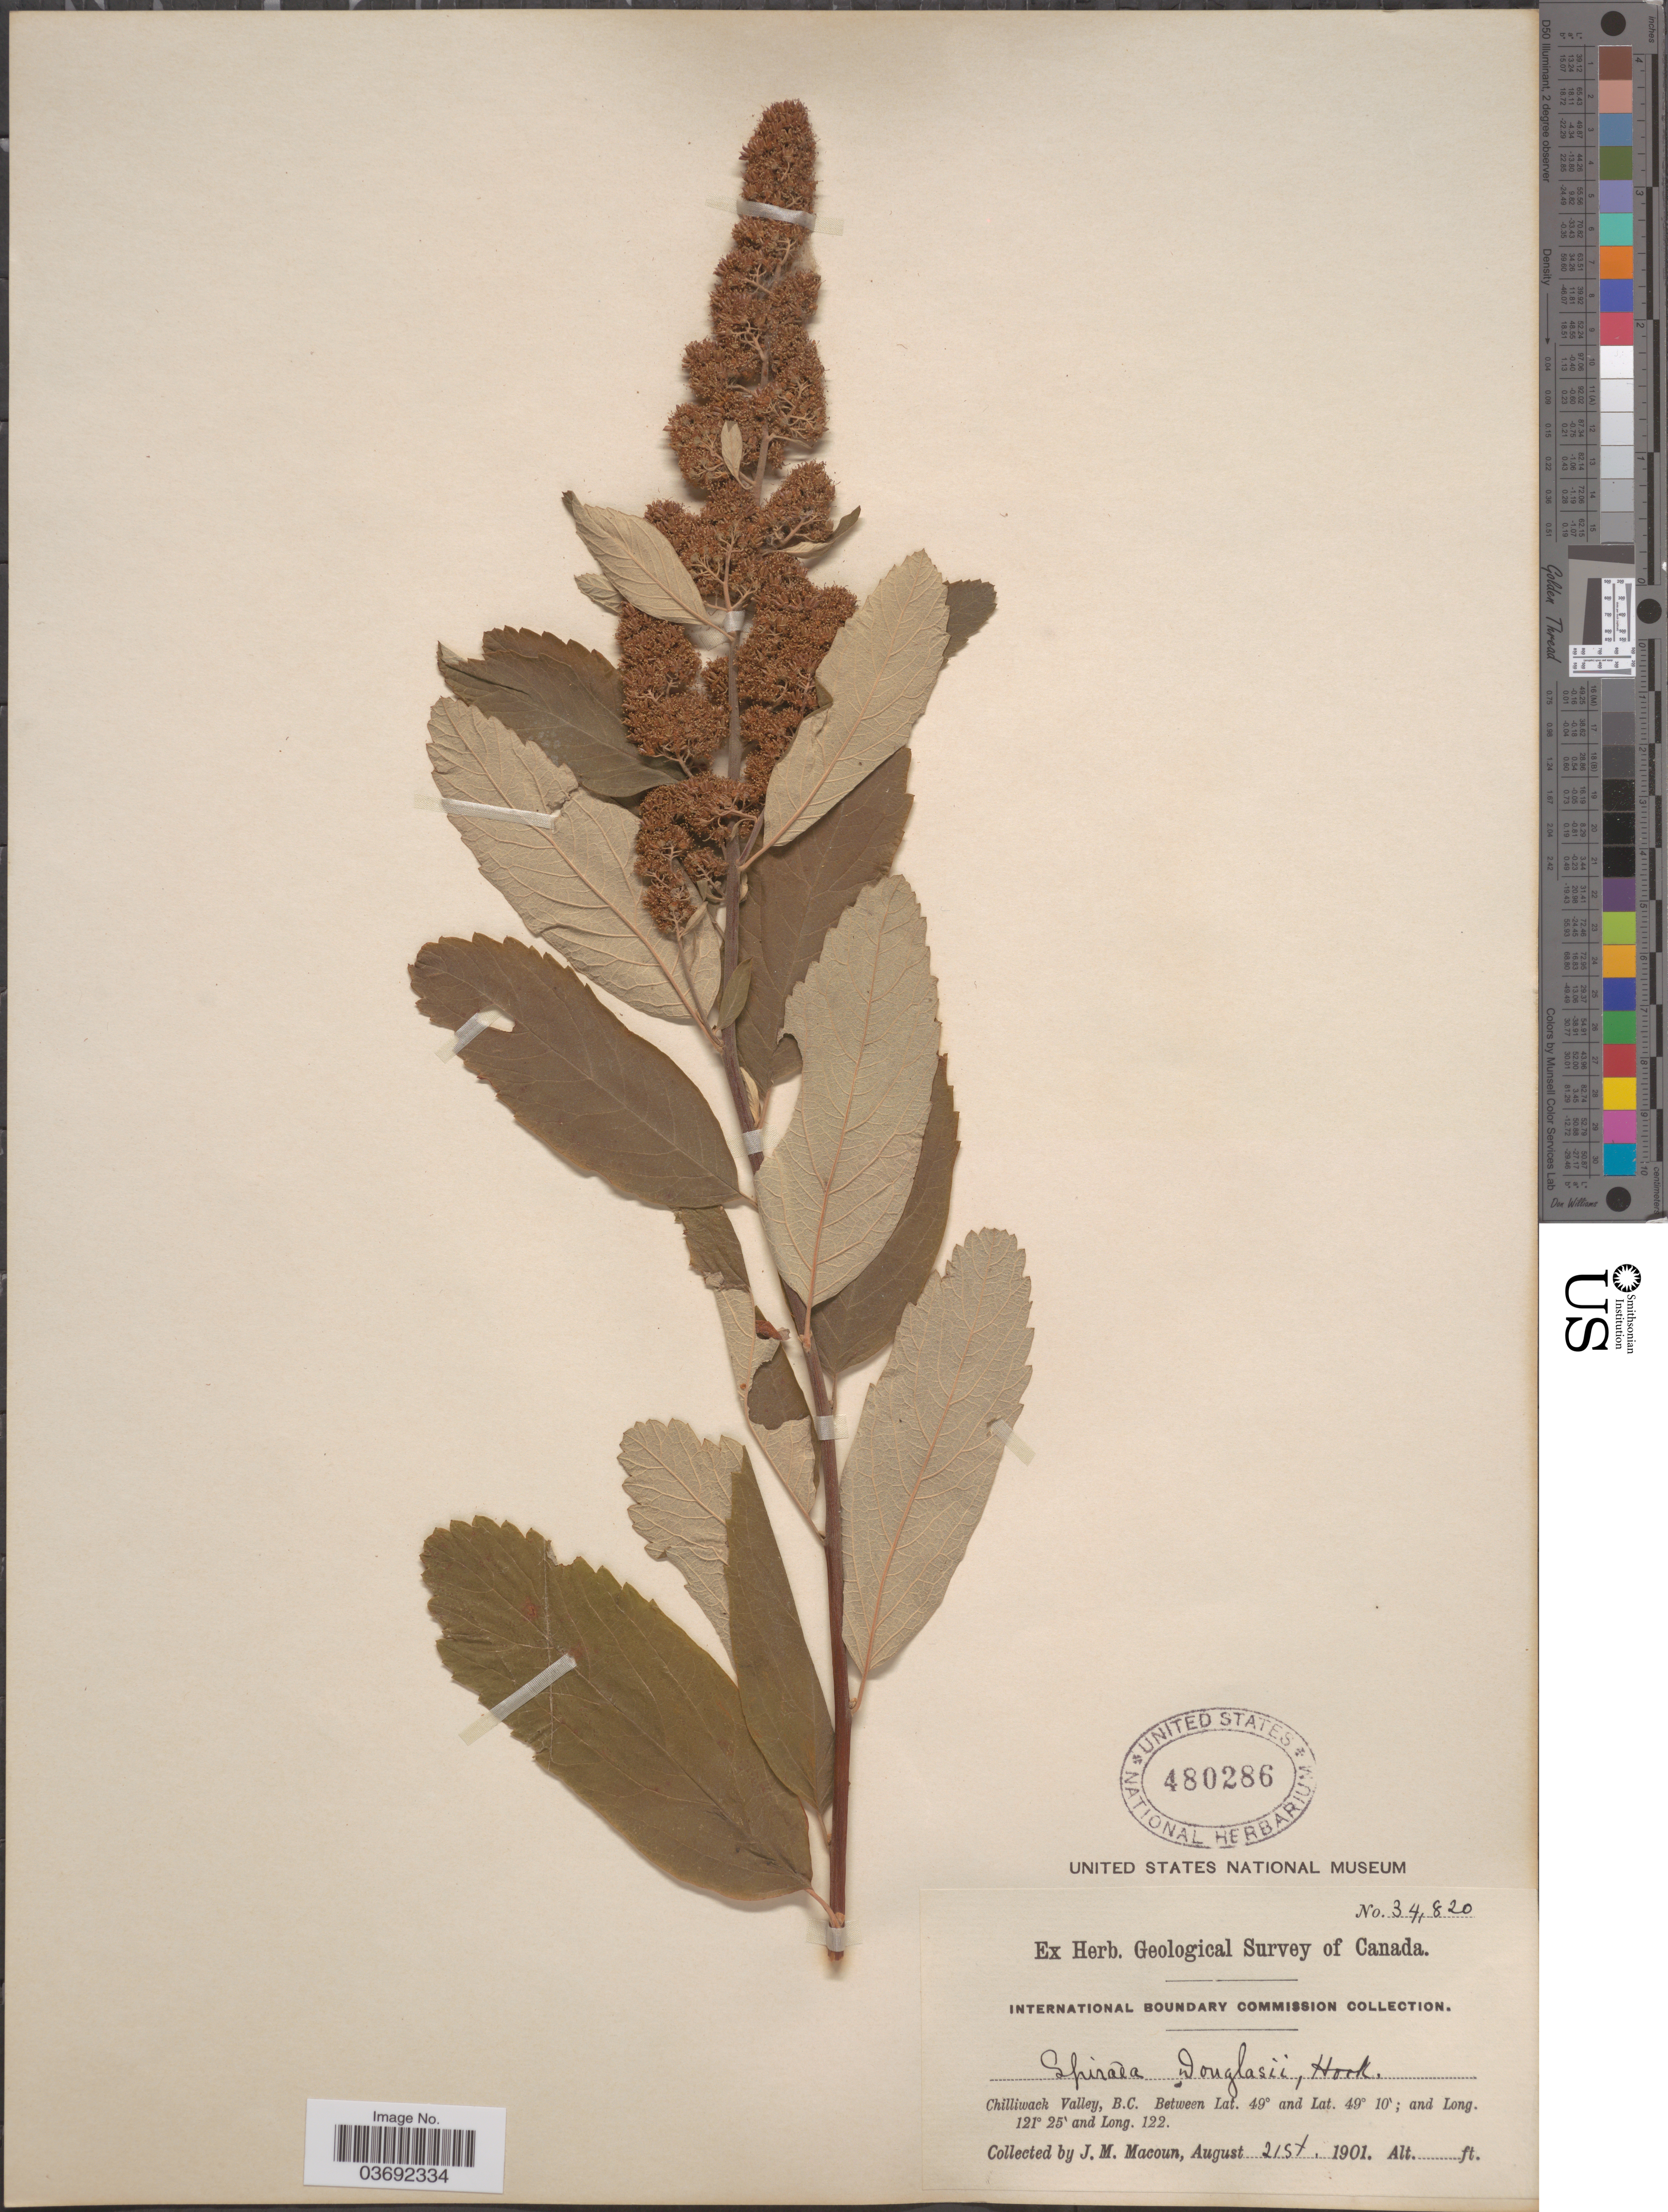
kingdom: Plantae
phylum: Tracheophyta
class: Magnoliopsida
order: Rosales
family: Rosaceae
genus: Spiraea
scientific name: Spiraea douglasii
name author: Hook.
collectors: J. M. Macoun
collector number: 34820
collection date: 1901-08-21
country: Canada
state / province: British Columbia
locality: Chilliwack Valley.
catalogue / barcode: US 480286